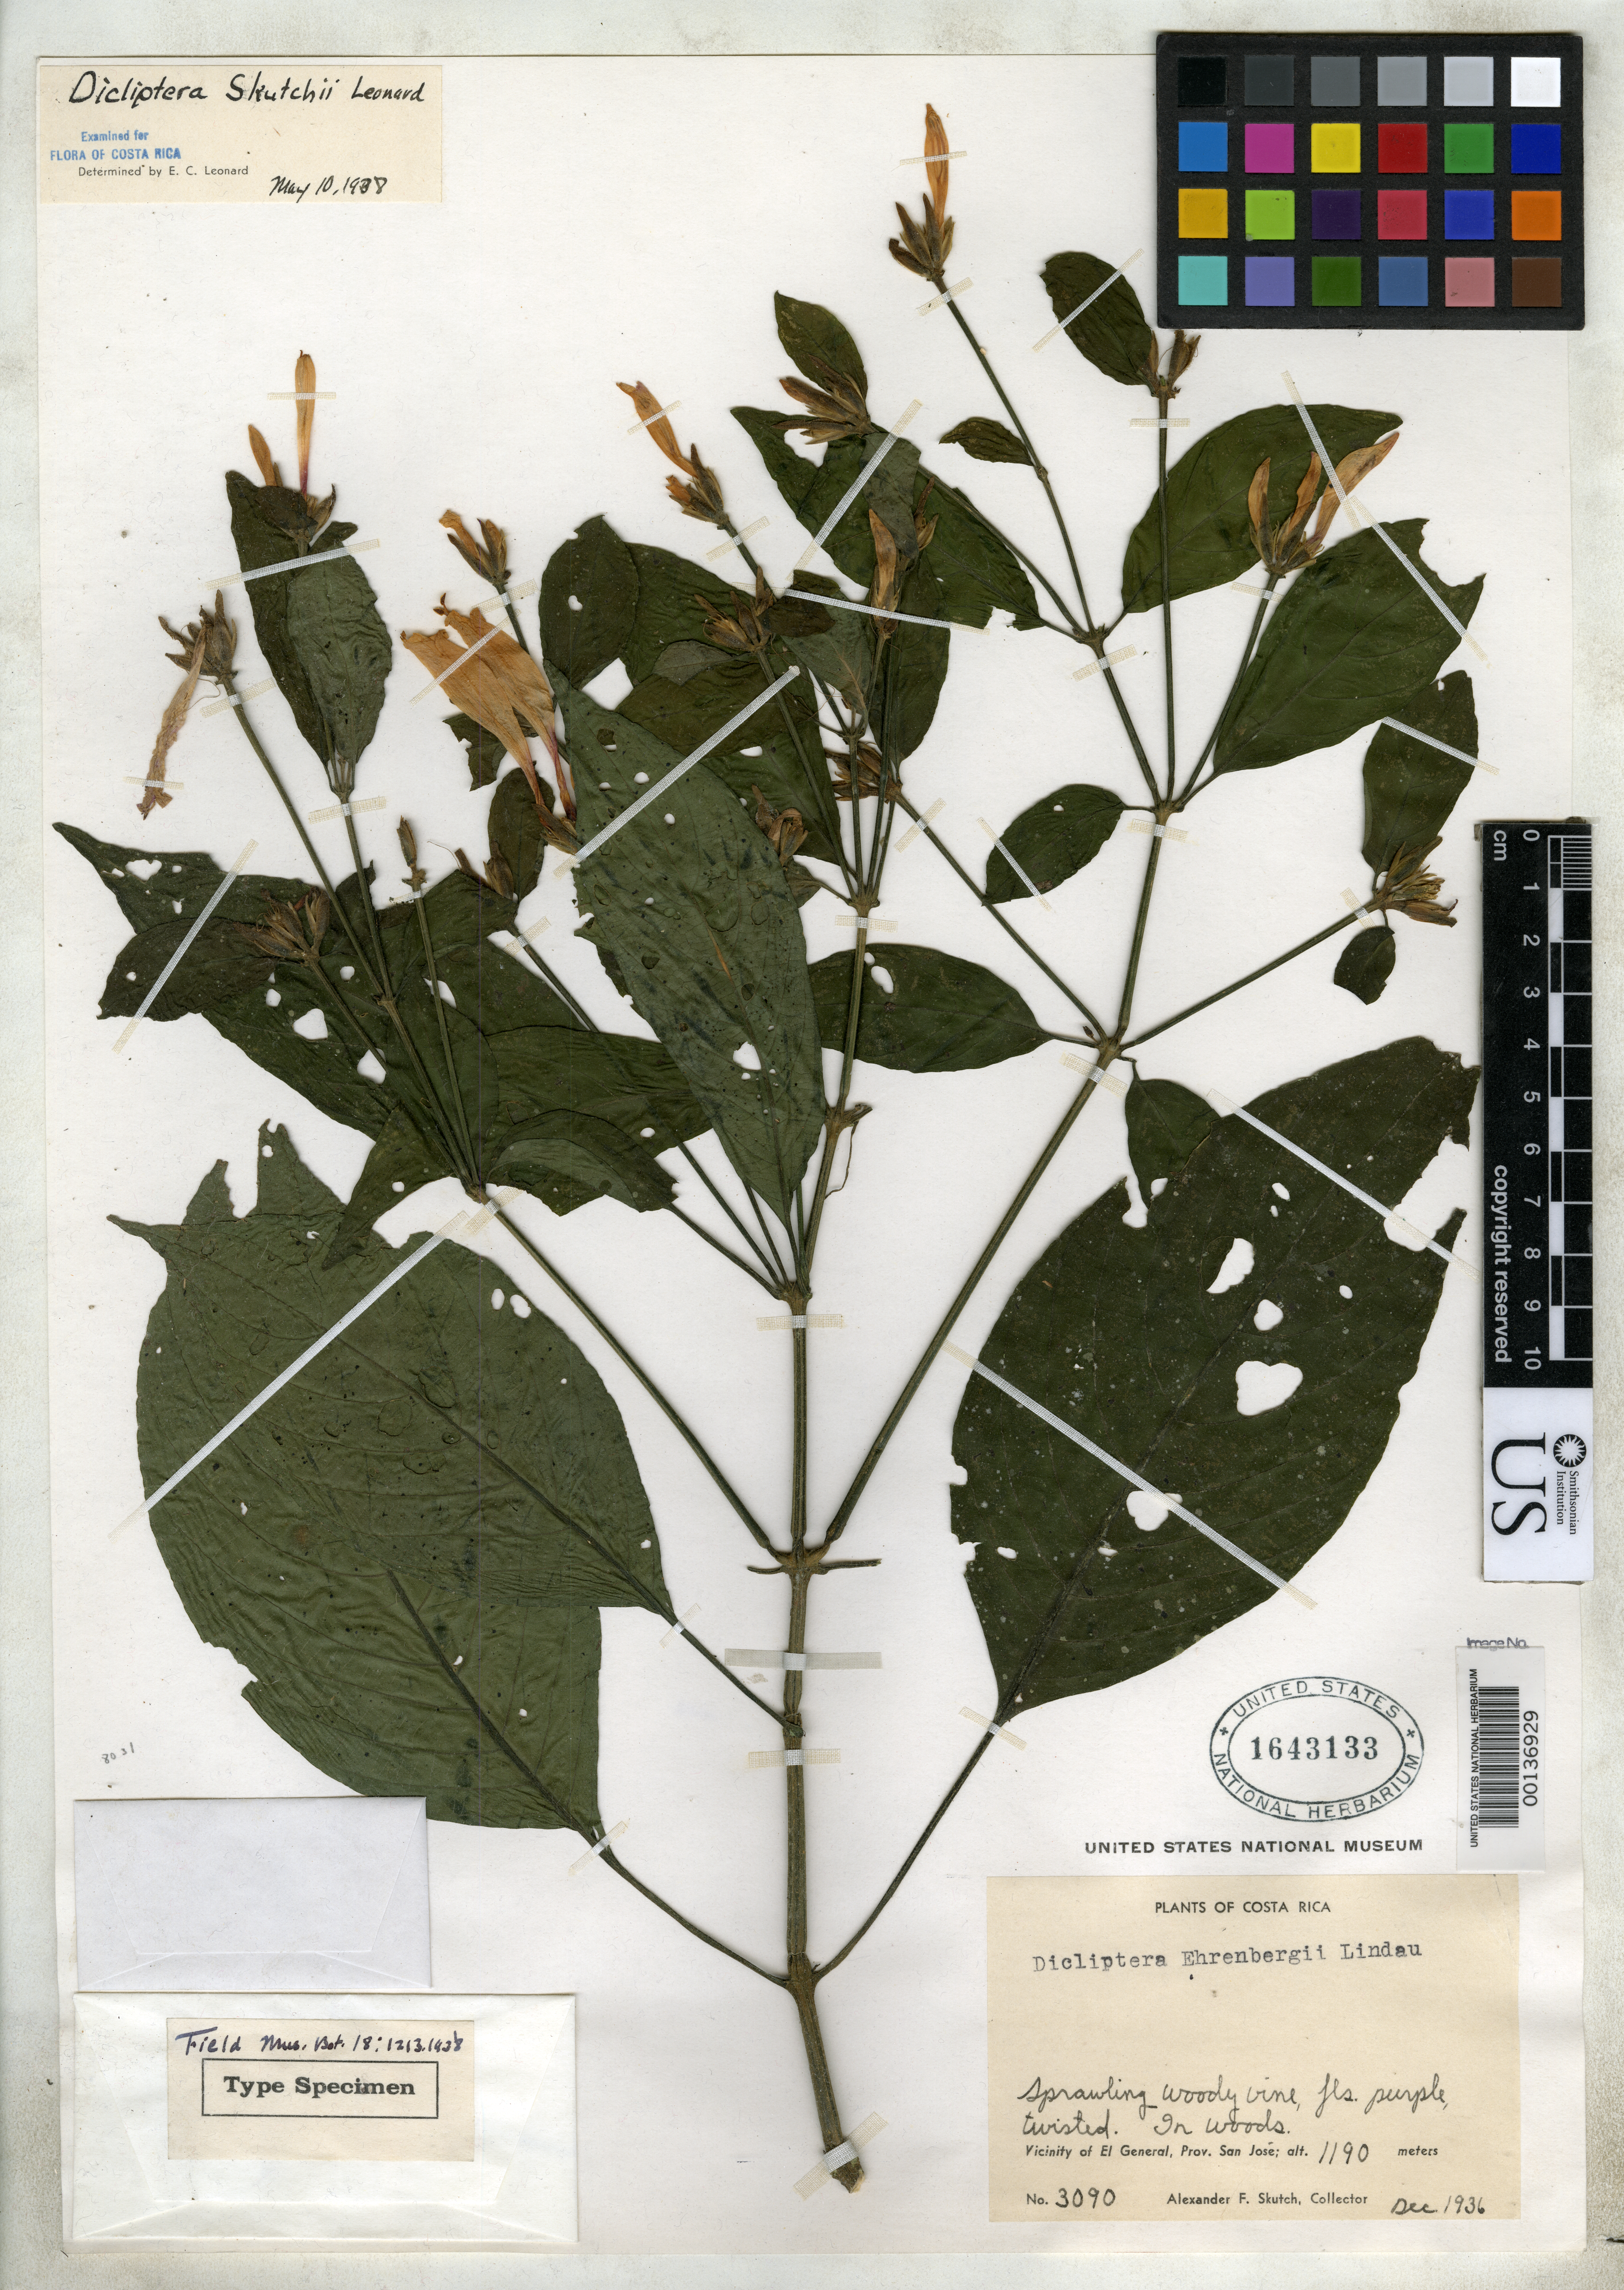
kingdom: Plantae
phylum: Tracheophyta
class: Magnoliopsida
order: Lamiales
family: Acanthaceae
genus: Dicliptera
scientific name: Dicliptera skutchii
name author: Leonard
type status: Holotype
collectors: A. F. Skutch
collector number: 3090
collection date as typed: Dec 1936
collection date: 1936-12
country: Costa Rica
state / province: San José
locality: Vicinity of El General.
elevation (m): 1190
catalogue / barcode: US 1643133